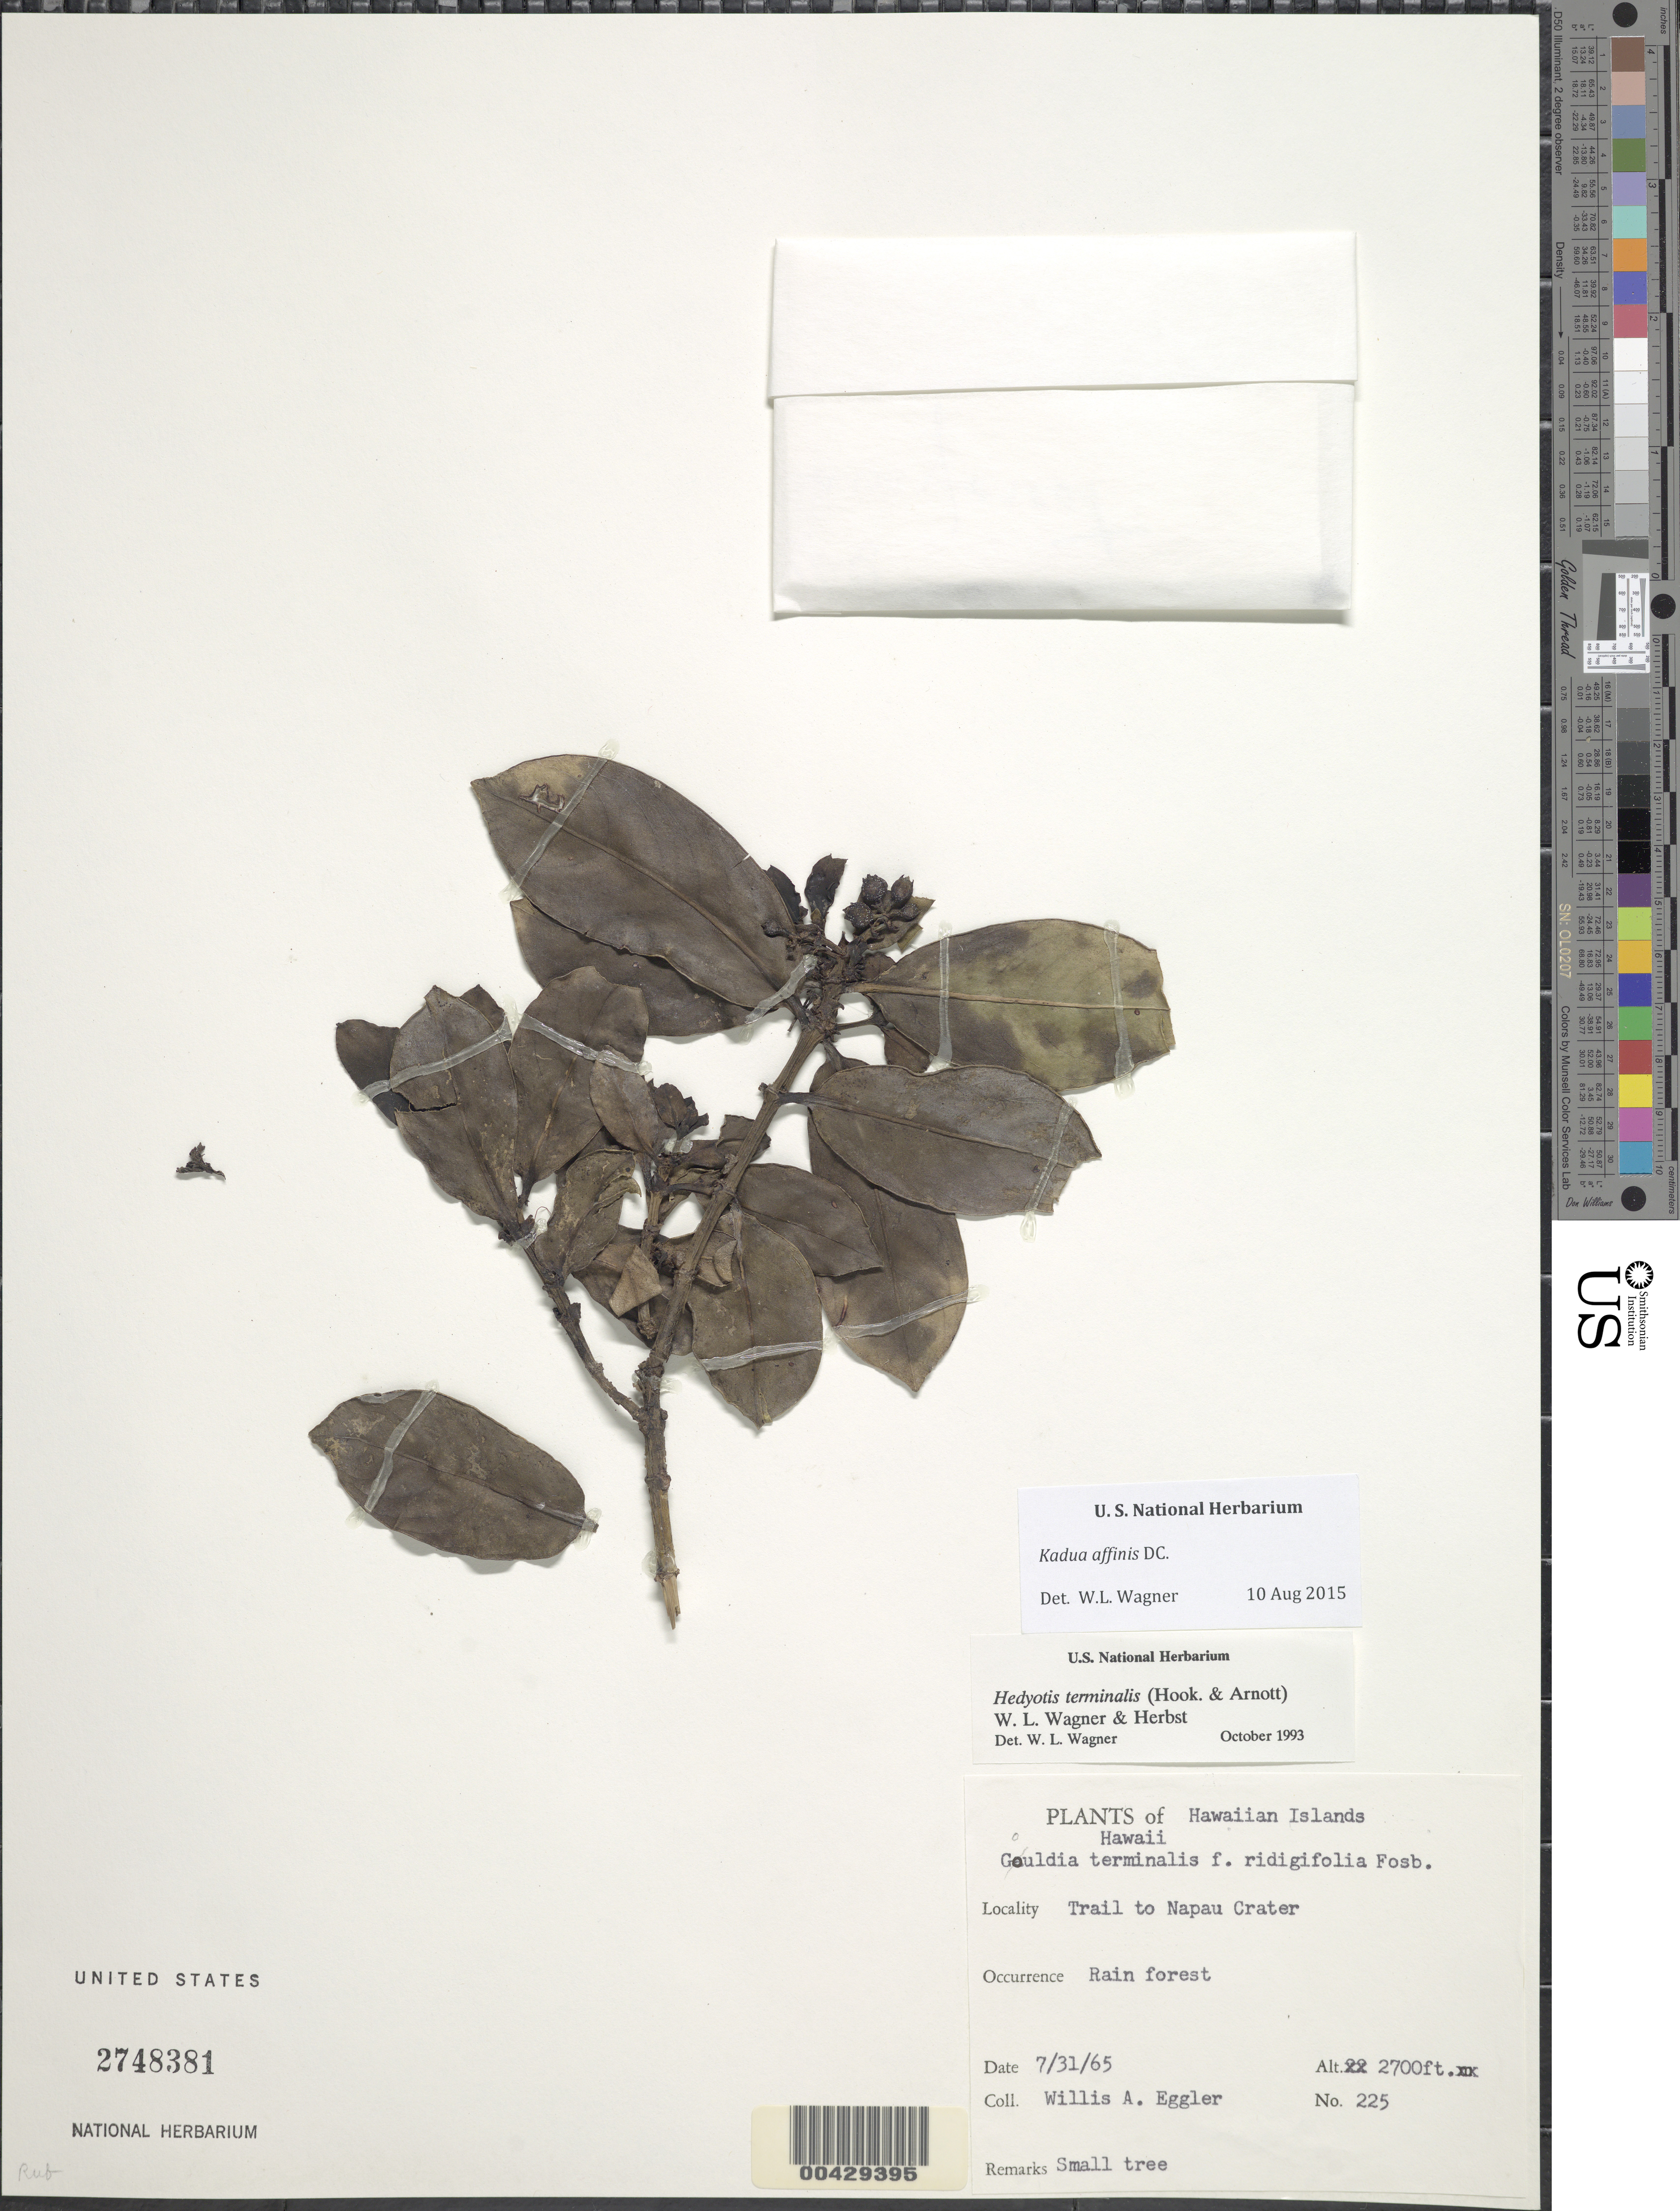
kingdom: Plantae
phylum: Tracheophyta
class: Magnoliopsida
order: Gentianales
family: Rubiaceae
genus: Kadua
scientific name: Kadua affinis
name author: DC.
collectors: W. A. Eggler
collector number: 225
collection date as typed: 31 Jul 1965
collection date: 1965-07-31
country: United States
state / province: Hawaii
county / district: Hawaii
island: Hawaii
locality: Trail to Napau Crater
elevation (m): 823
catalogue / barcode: US 2748381